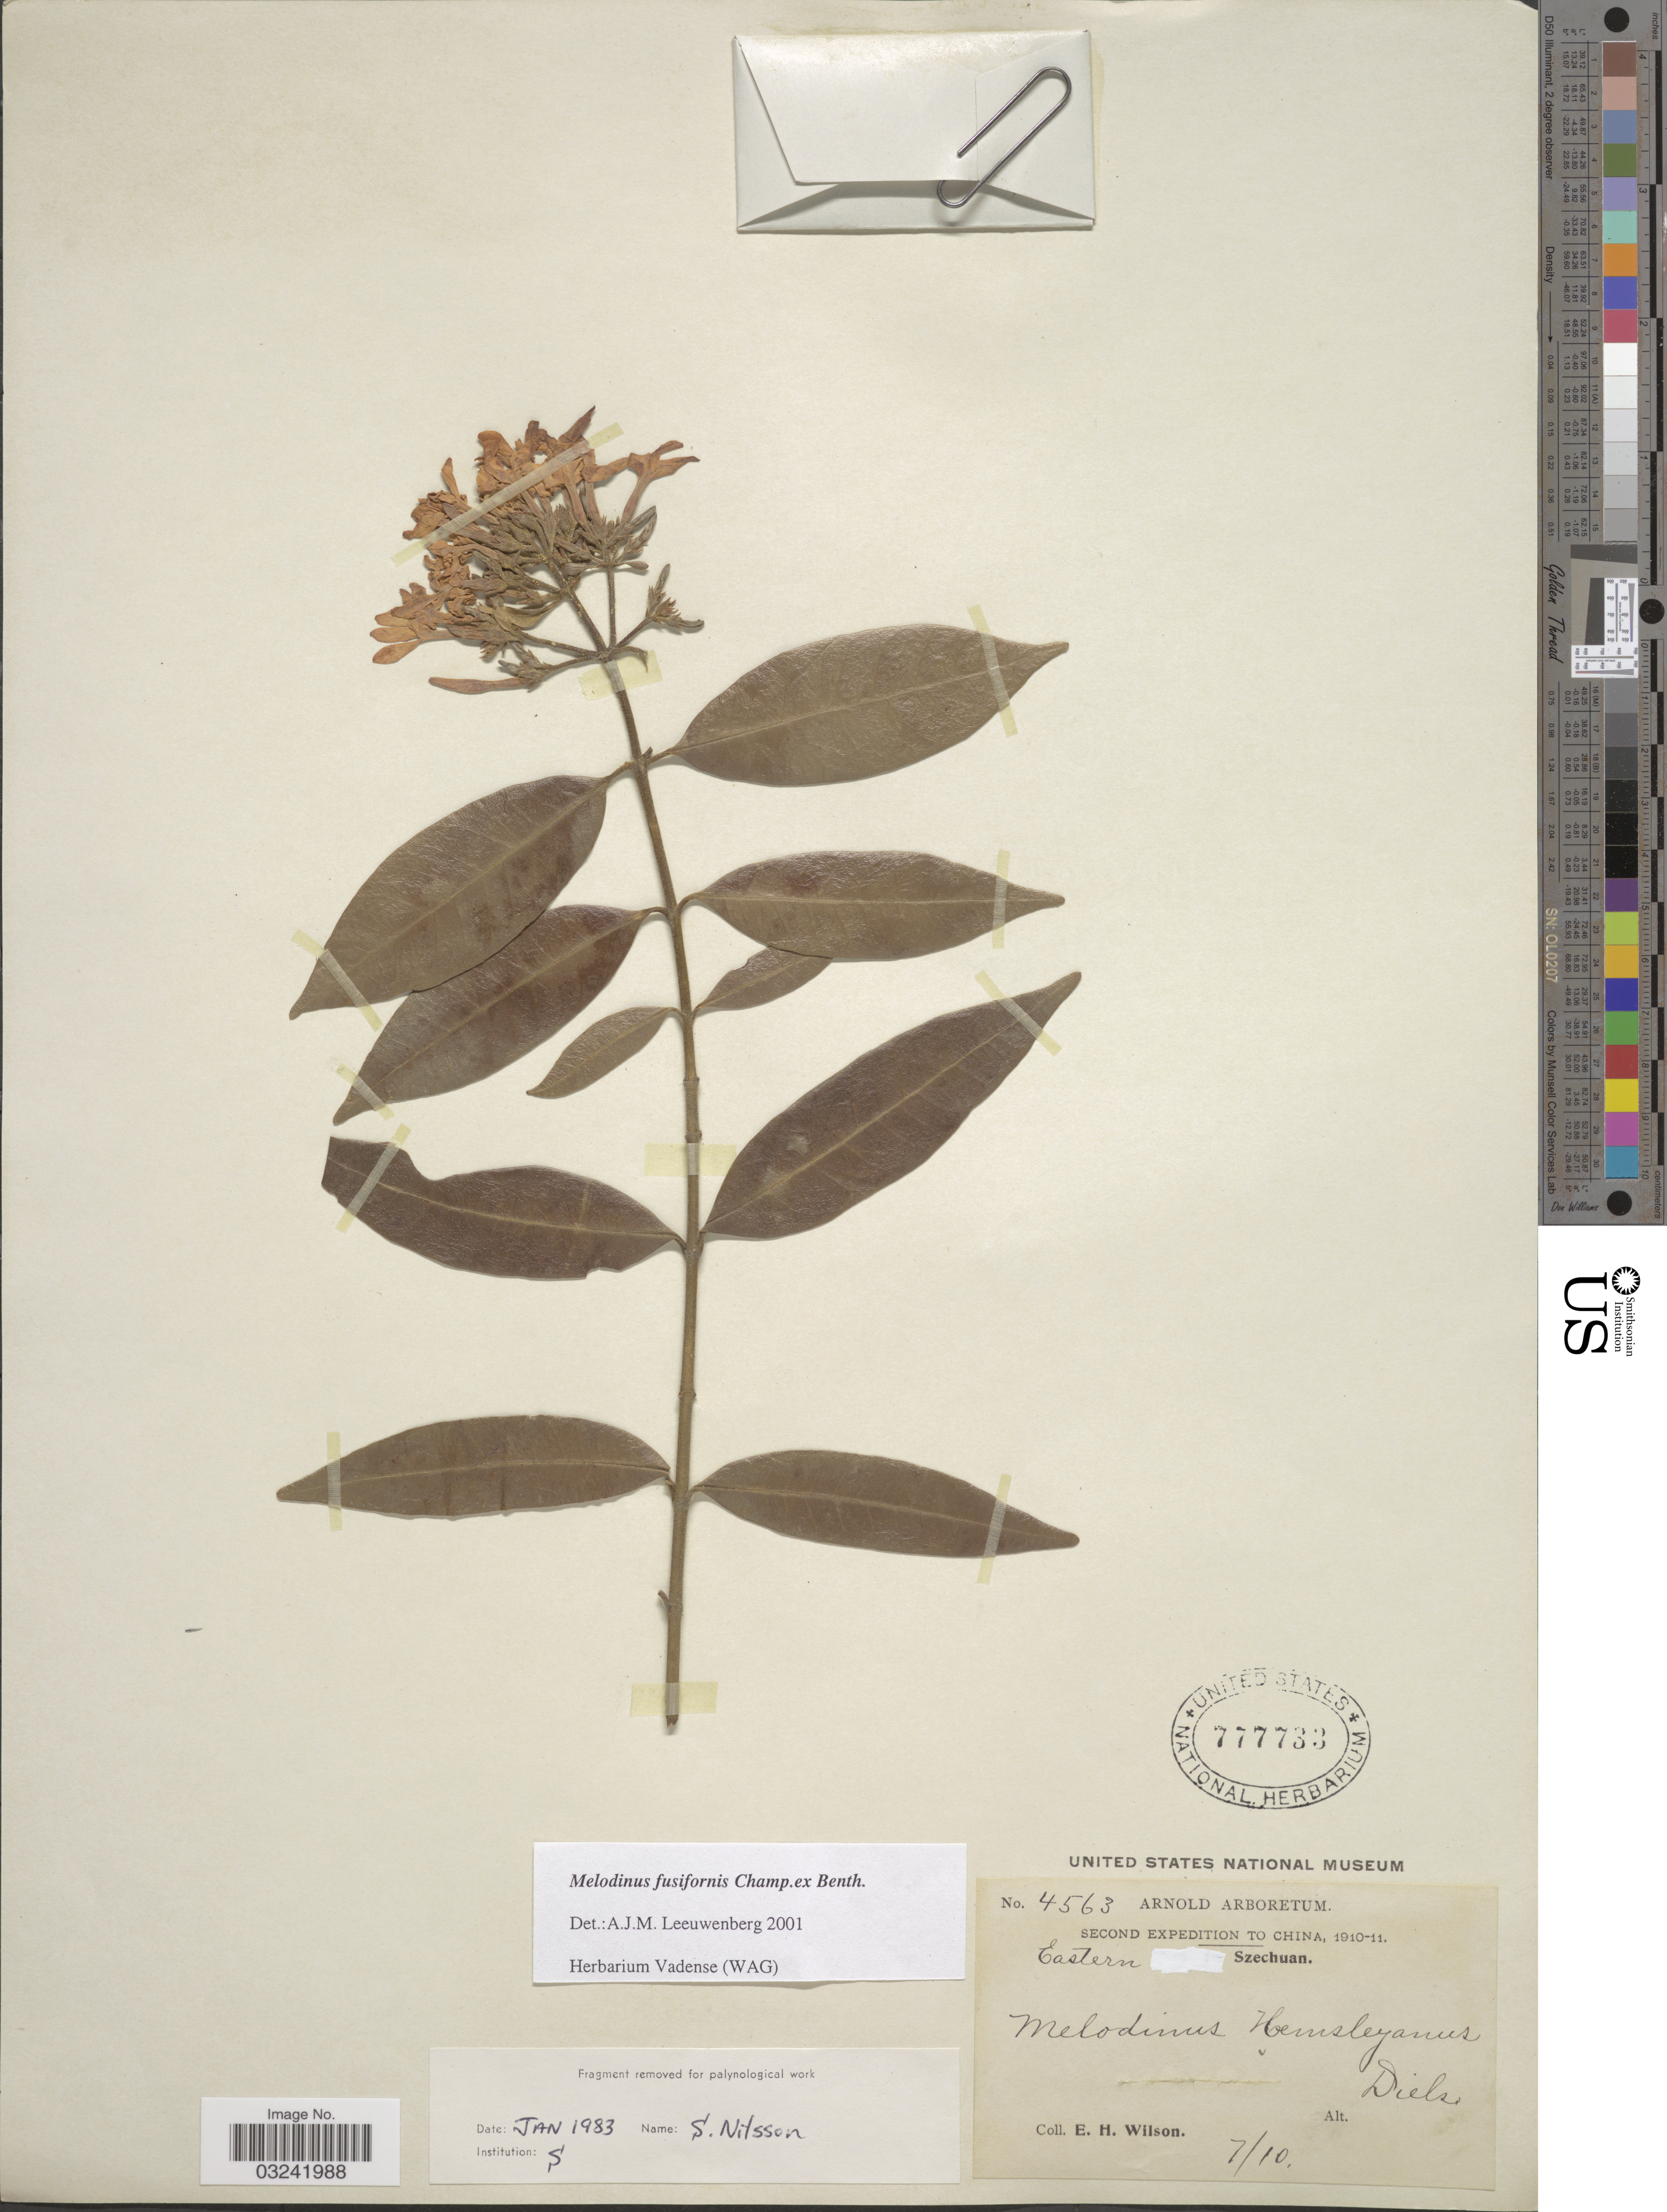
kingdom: Plantae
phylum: Tracheophyta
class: Magnoliopsida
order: Gentianales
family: Apocynaceae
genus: Melodinus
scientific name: Melodinus acutiflorus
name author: F. Muell.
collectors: E. Wilson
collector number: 4563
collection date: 1910-07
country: China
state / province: Sichuan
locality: Eastern Szechuan.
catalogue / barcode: US 777733